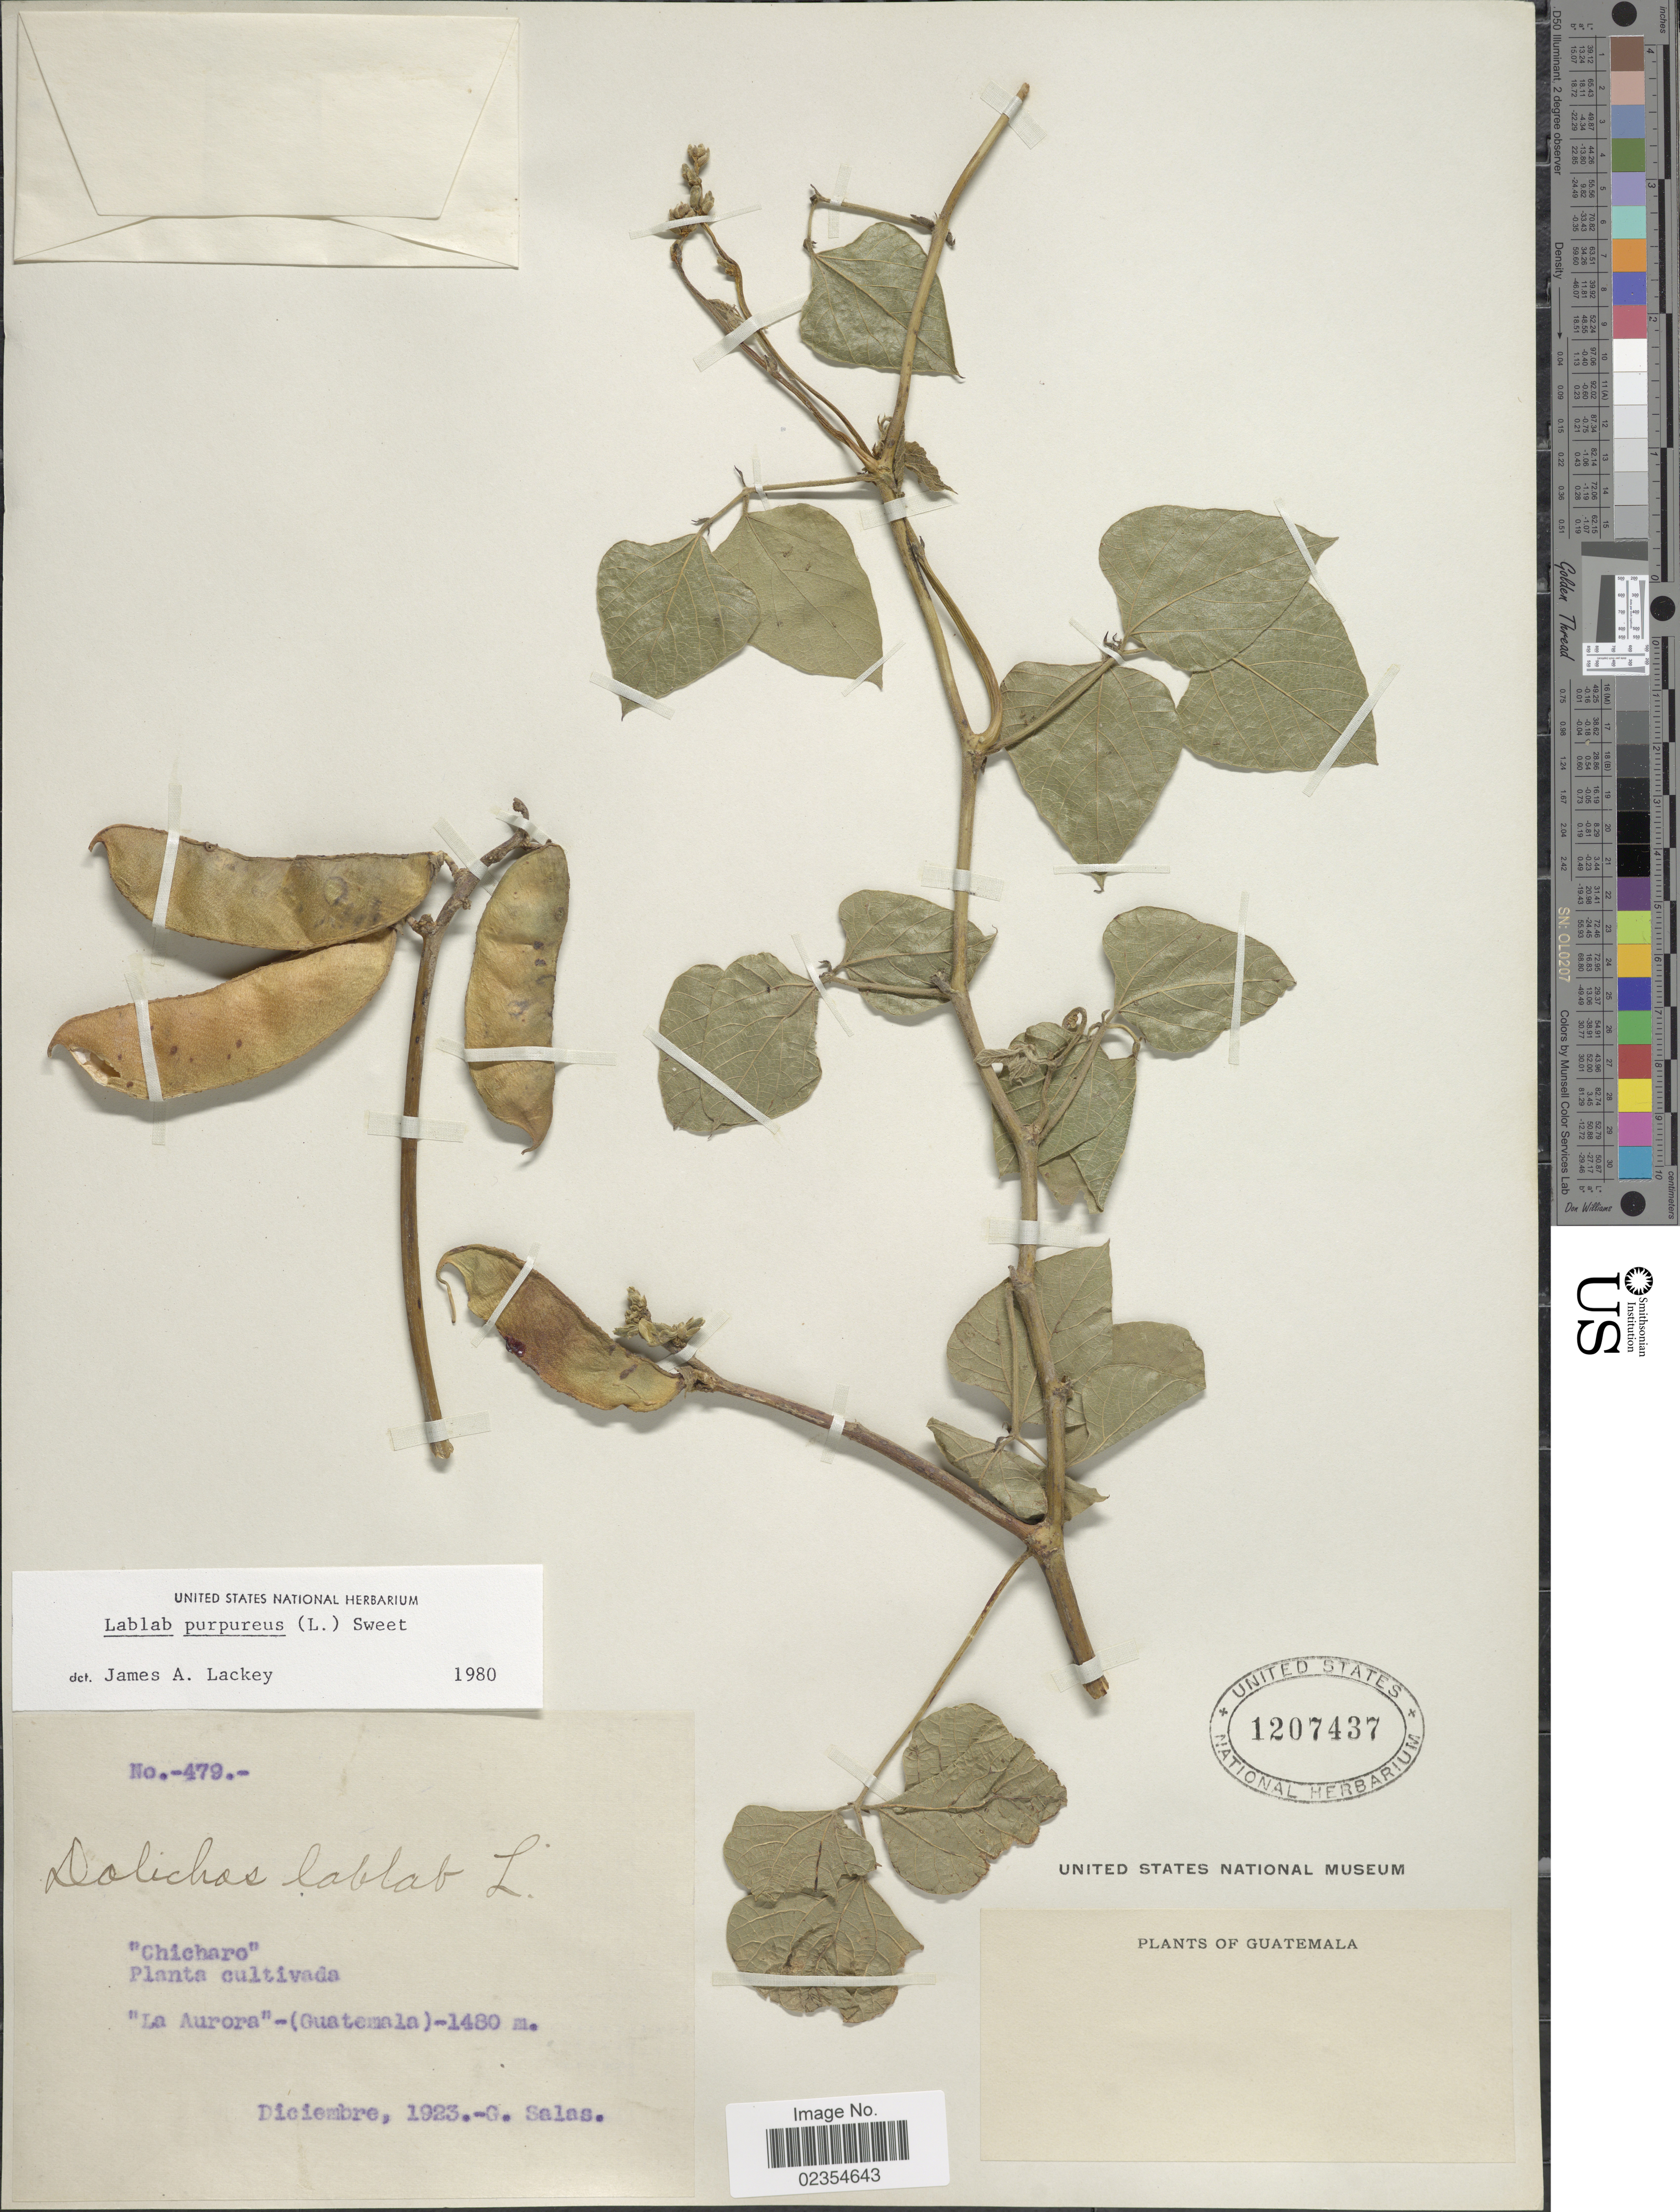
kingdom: Plantae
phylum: Tracheophyta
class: Magnoliopsida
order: Fabales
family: Fabaceae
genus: Lablab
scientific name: Lablab purpureus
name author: (L.) Sweet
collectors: G. Salas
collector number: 479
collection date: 1923-12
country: Guatemala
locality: La Aurora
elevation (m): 1480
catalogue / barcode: US 1207437